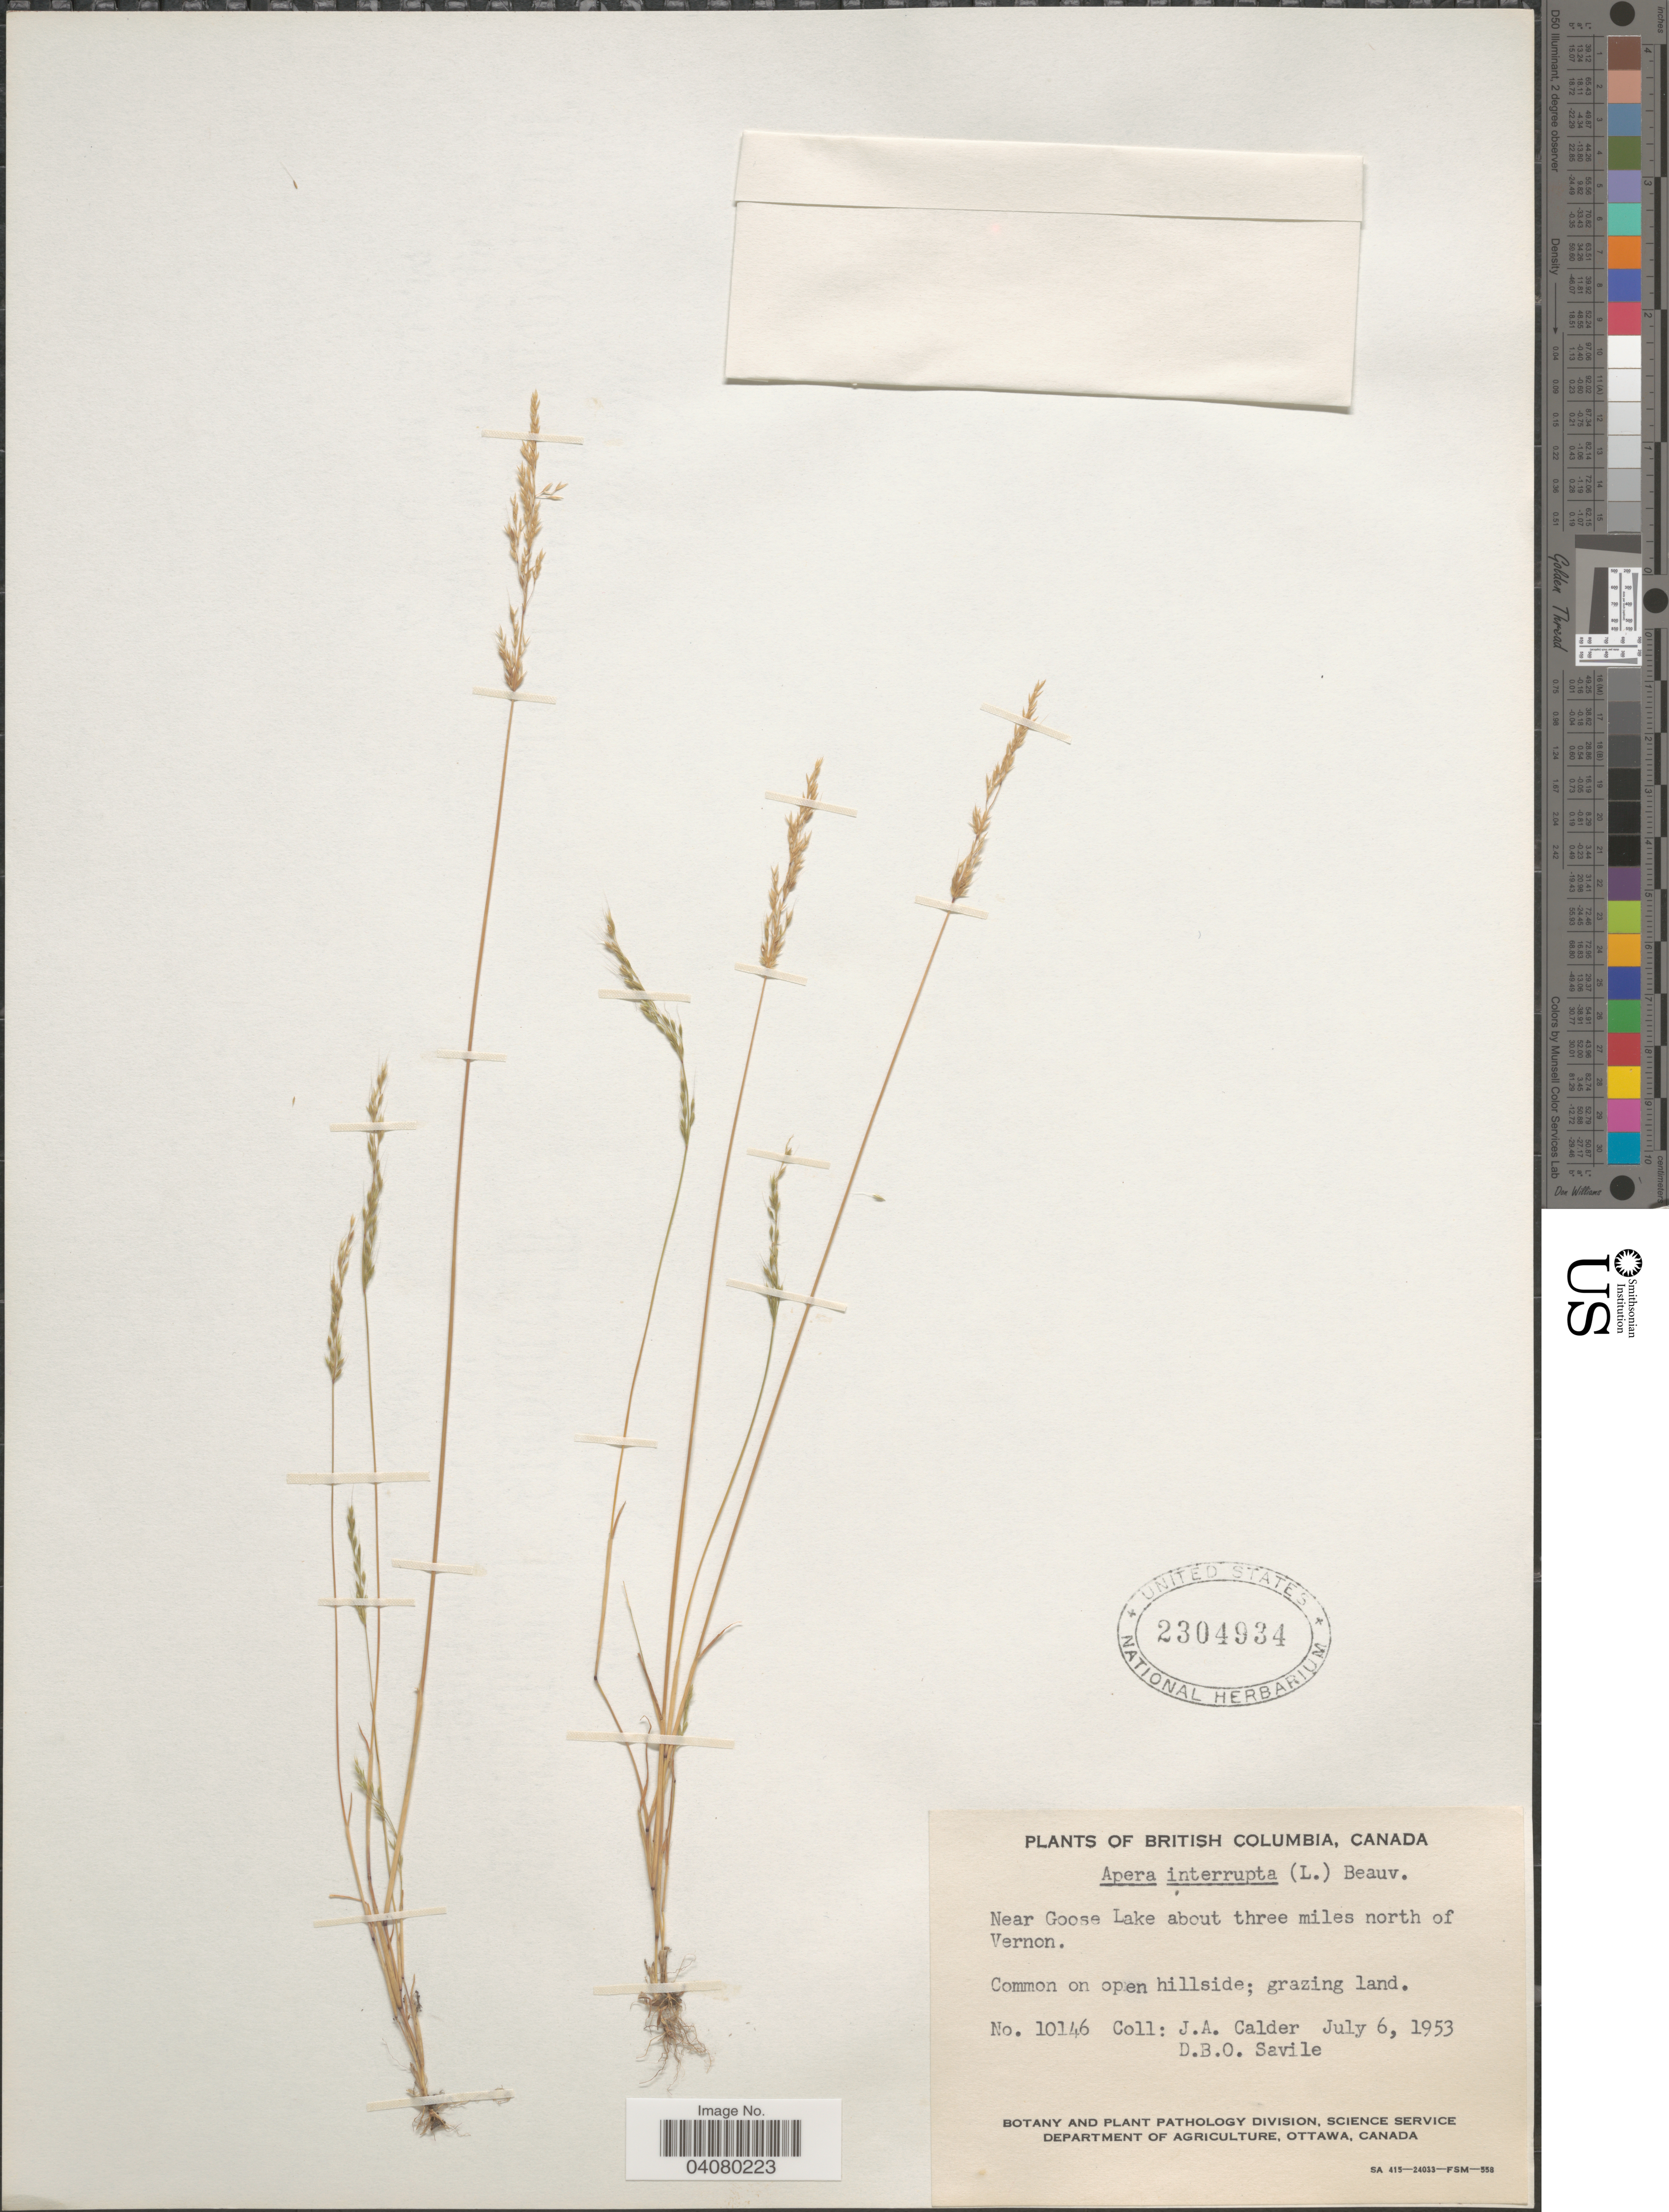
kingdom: Plantae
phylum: Tracheophyta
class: Liliopsida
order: Poales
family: Poaceae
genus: Apera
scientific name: Apera interrupta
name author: (L.) P. Beauv.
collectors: J. A. Calder & D. Savile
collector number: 10146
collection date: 1953-07-06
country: Canada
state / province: British Columbia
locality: Near Goose Lake about three miles north of Vernon.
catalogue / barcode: US 2304934